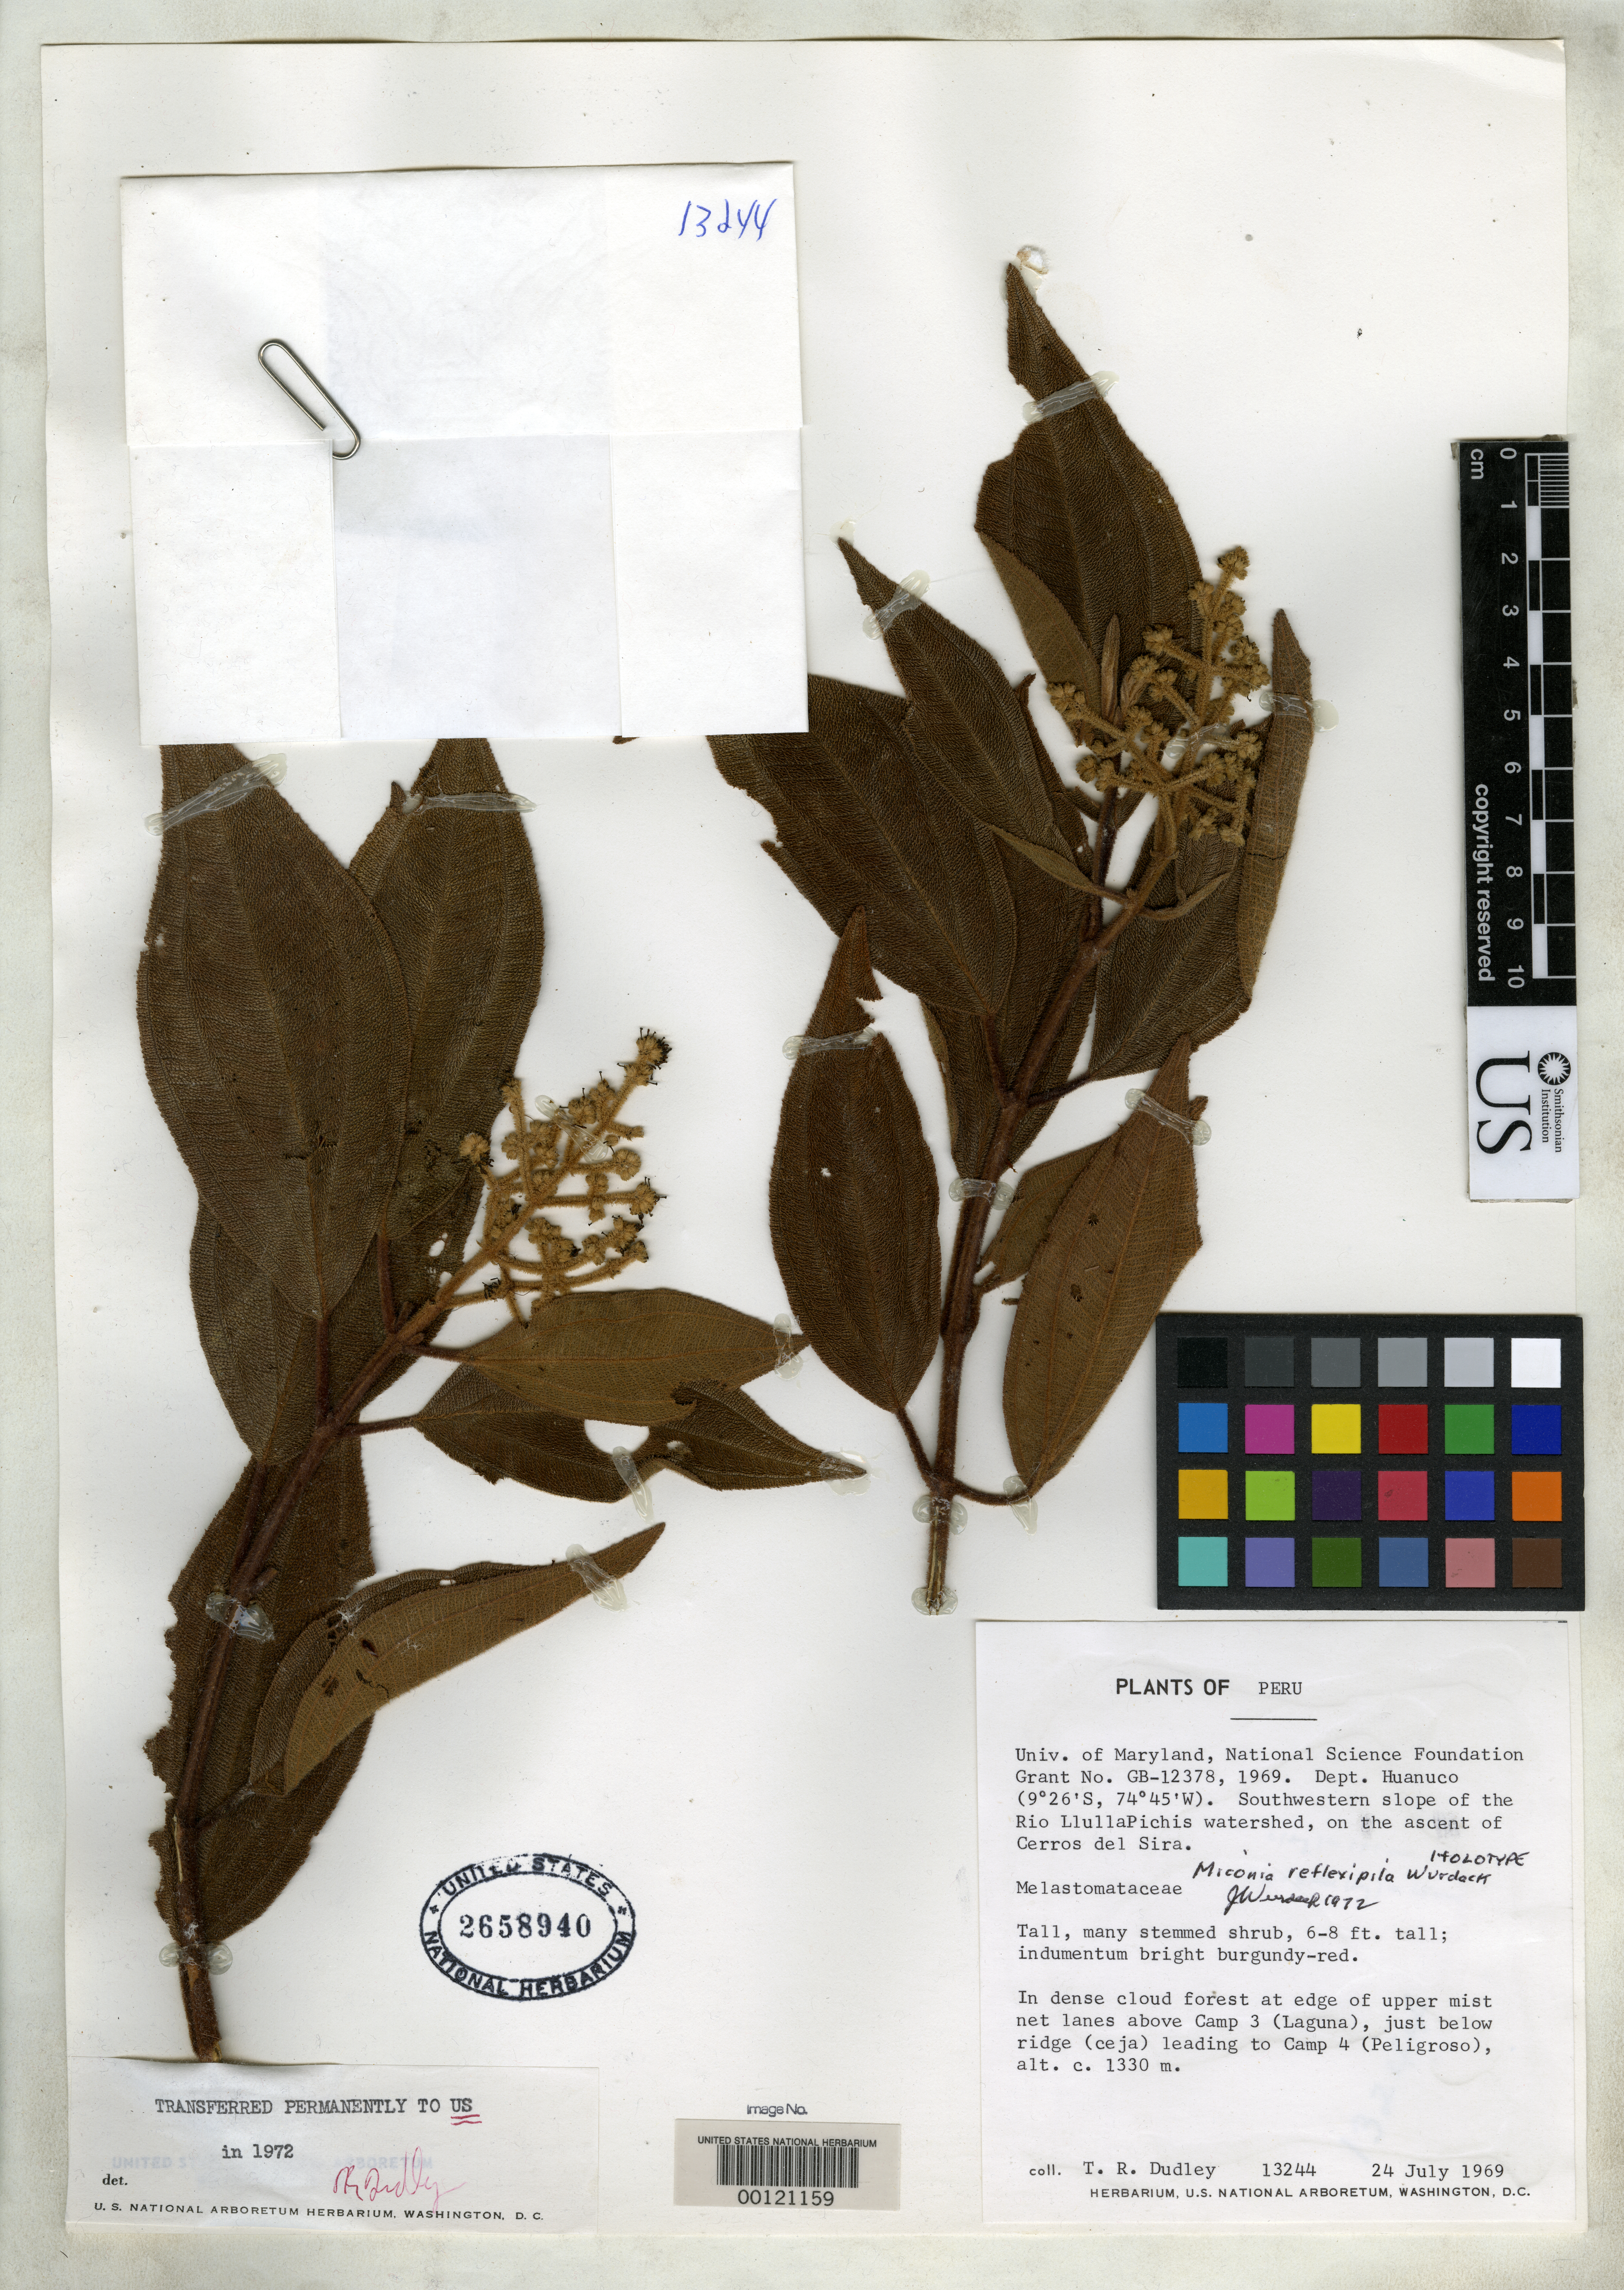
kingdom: Plantae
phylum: Tracheophyta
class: Magnoliopsida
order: Myrtales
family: Melastomataceae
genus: Miconia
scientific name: Miconia reflexipila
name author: Wurdack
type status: Holotype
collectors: T. R. Dudley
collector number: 13244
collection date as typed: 24 Jul 1969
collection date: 1969-07-24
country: Peru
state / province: Huánuco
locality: Cerros del Sira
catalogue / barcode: US 2658940